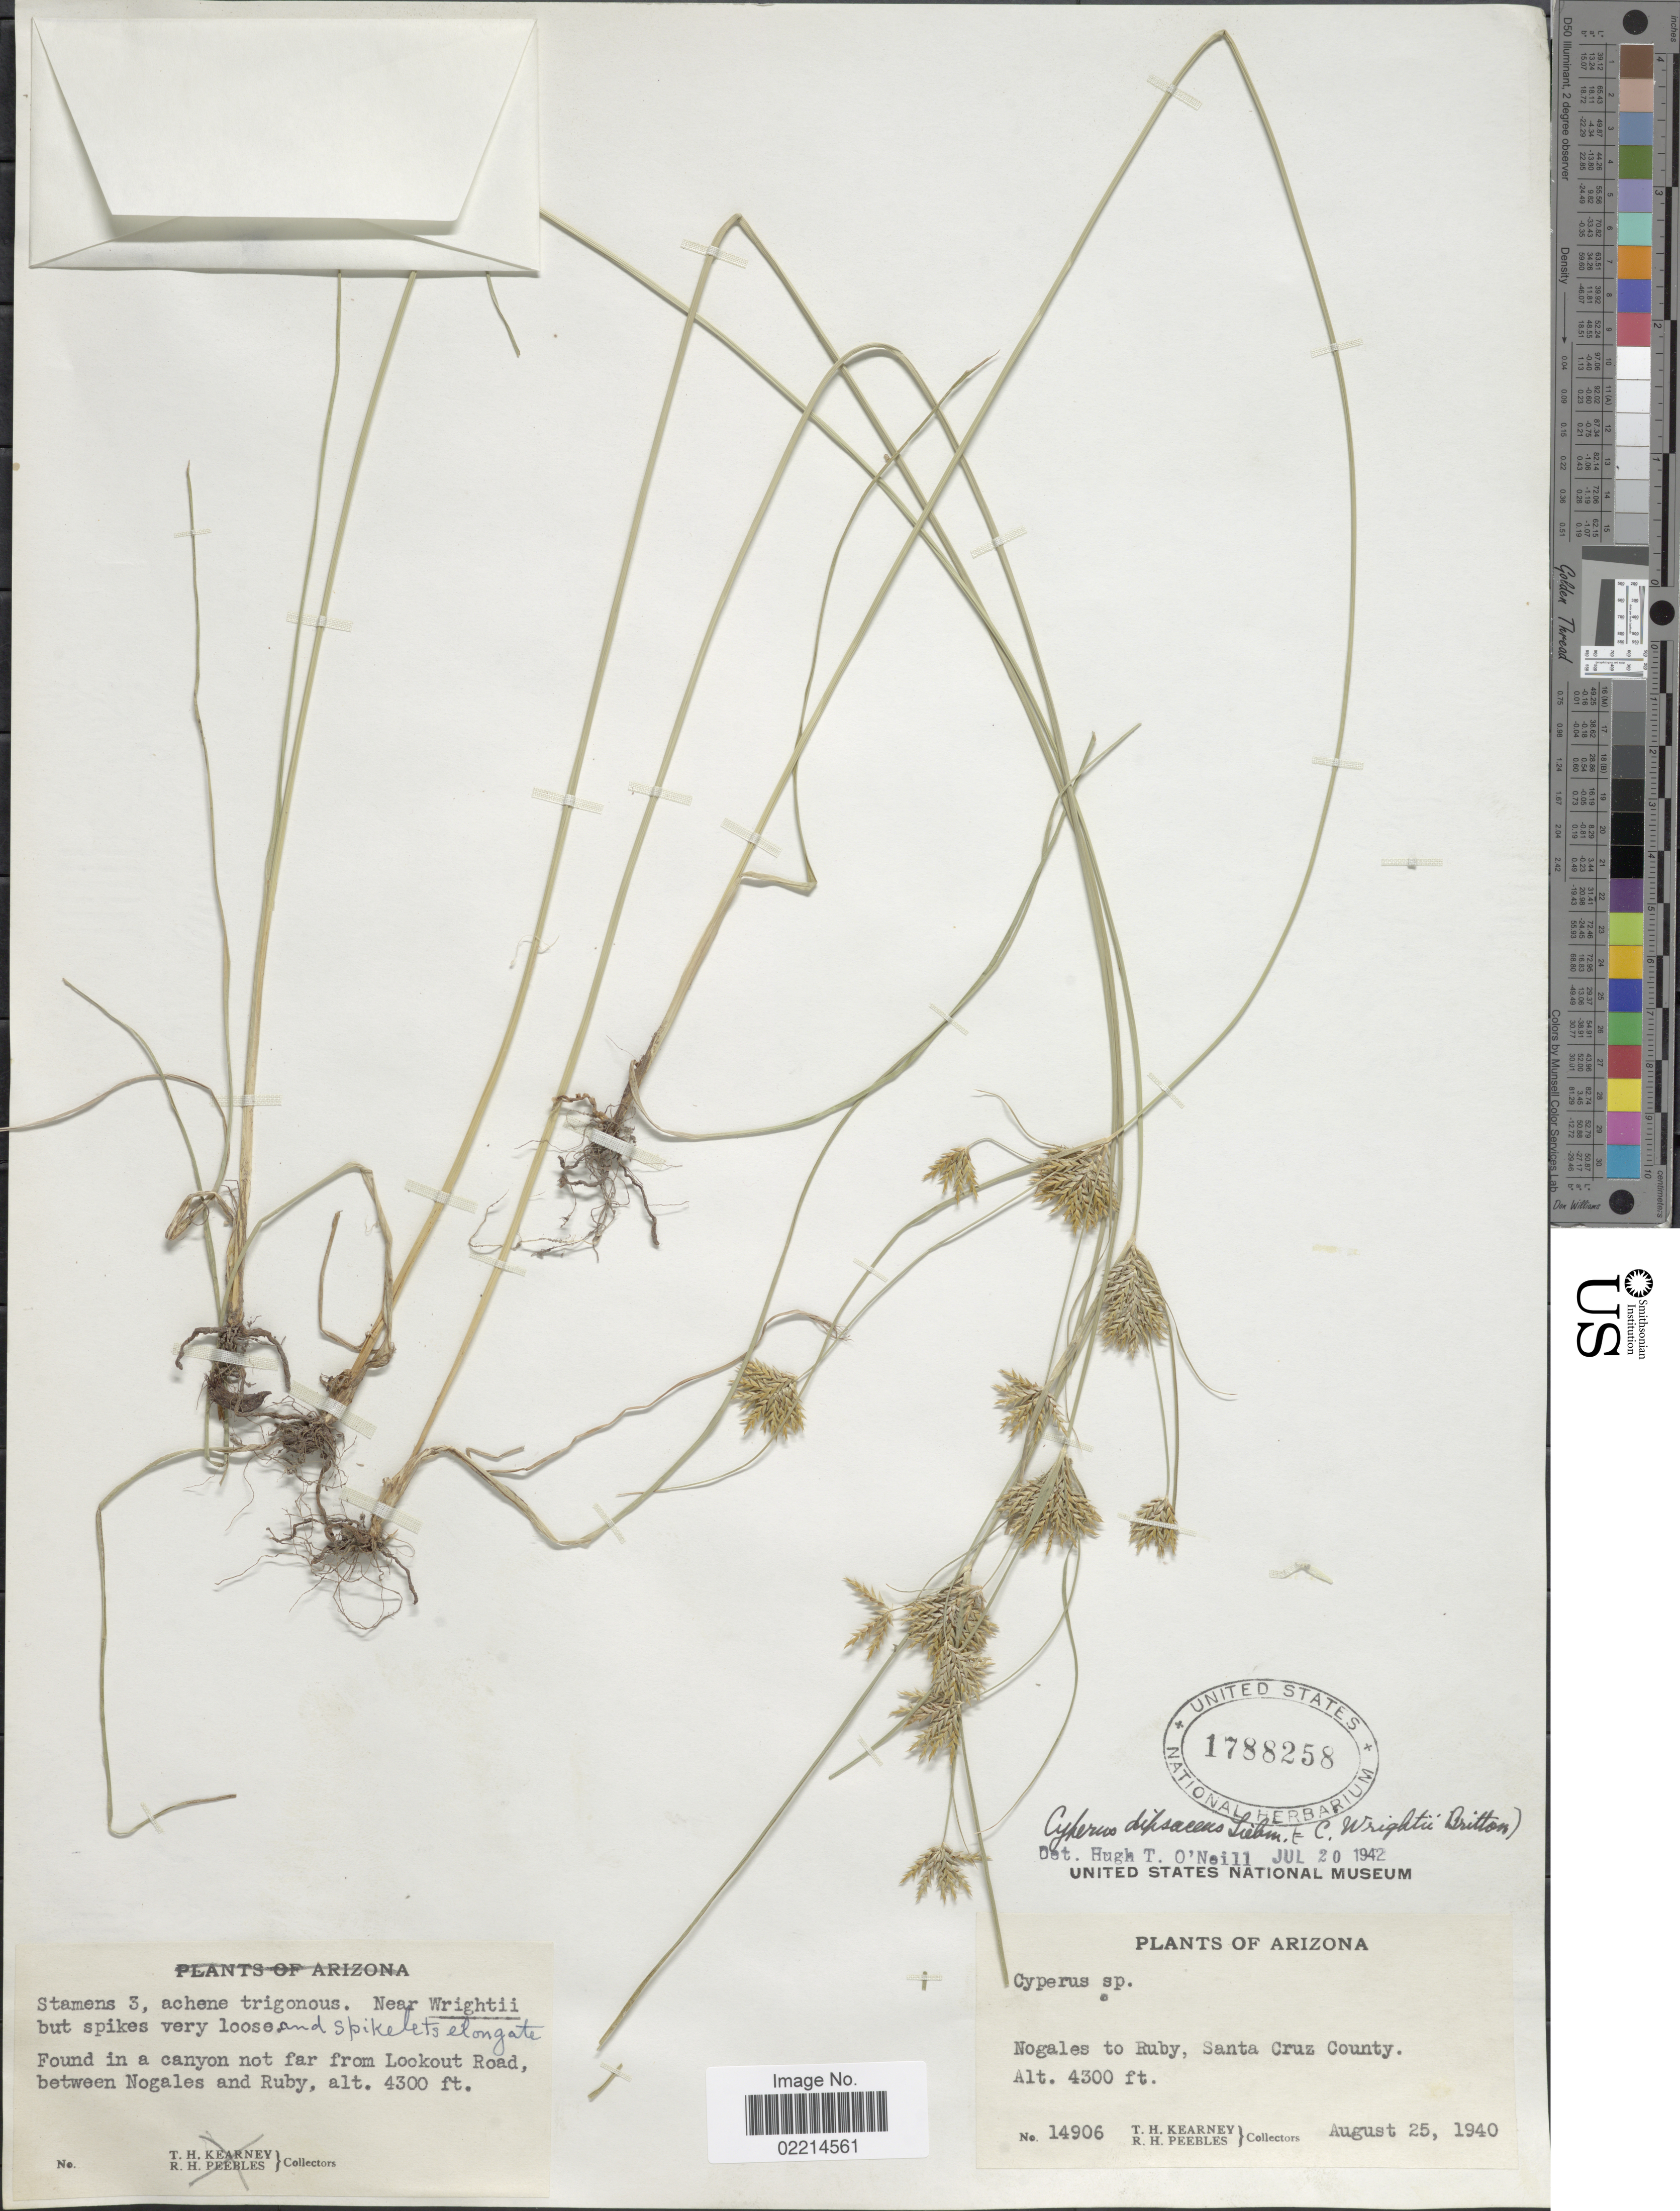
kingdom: Plantae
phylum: Tracheophyta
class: Liliopsida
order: Poales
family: Cyperaceae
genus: Cyperus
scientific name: Cyperus dipsaceus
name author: Liebm.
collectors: T. H. Kearney & R. H. Peebles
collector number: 14906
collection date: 1940-08-25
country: United States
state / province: Arizona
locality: In a canyon not far from Lookout Road, between Nogales and Ruby, Nogeles to Ruby, Santa Cruz County.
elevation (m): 1311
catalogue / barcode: US 1788258